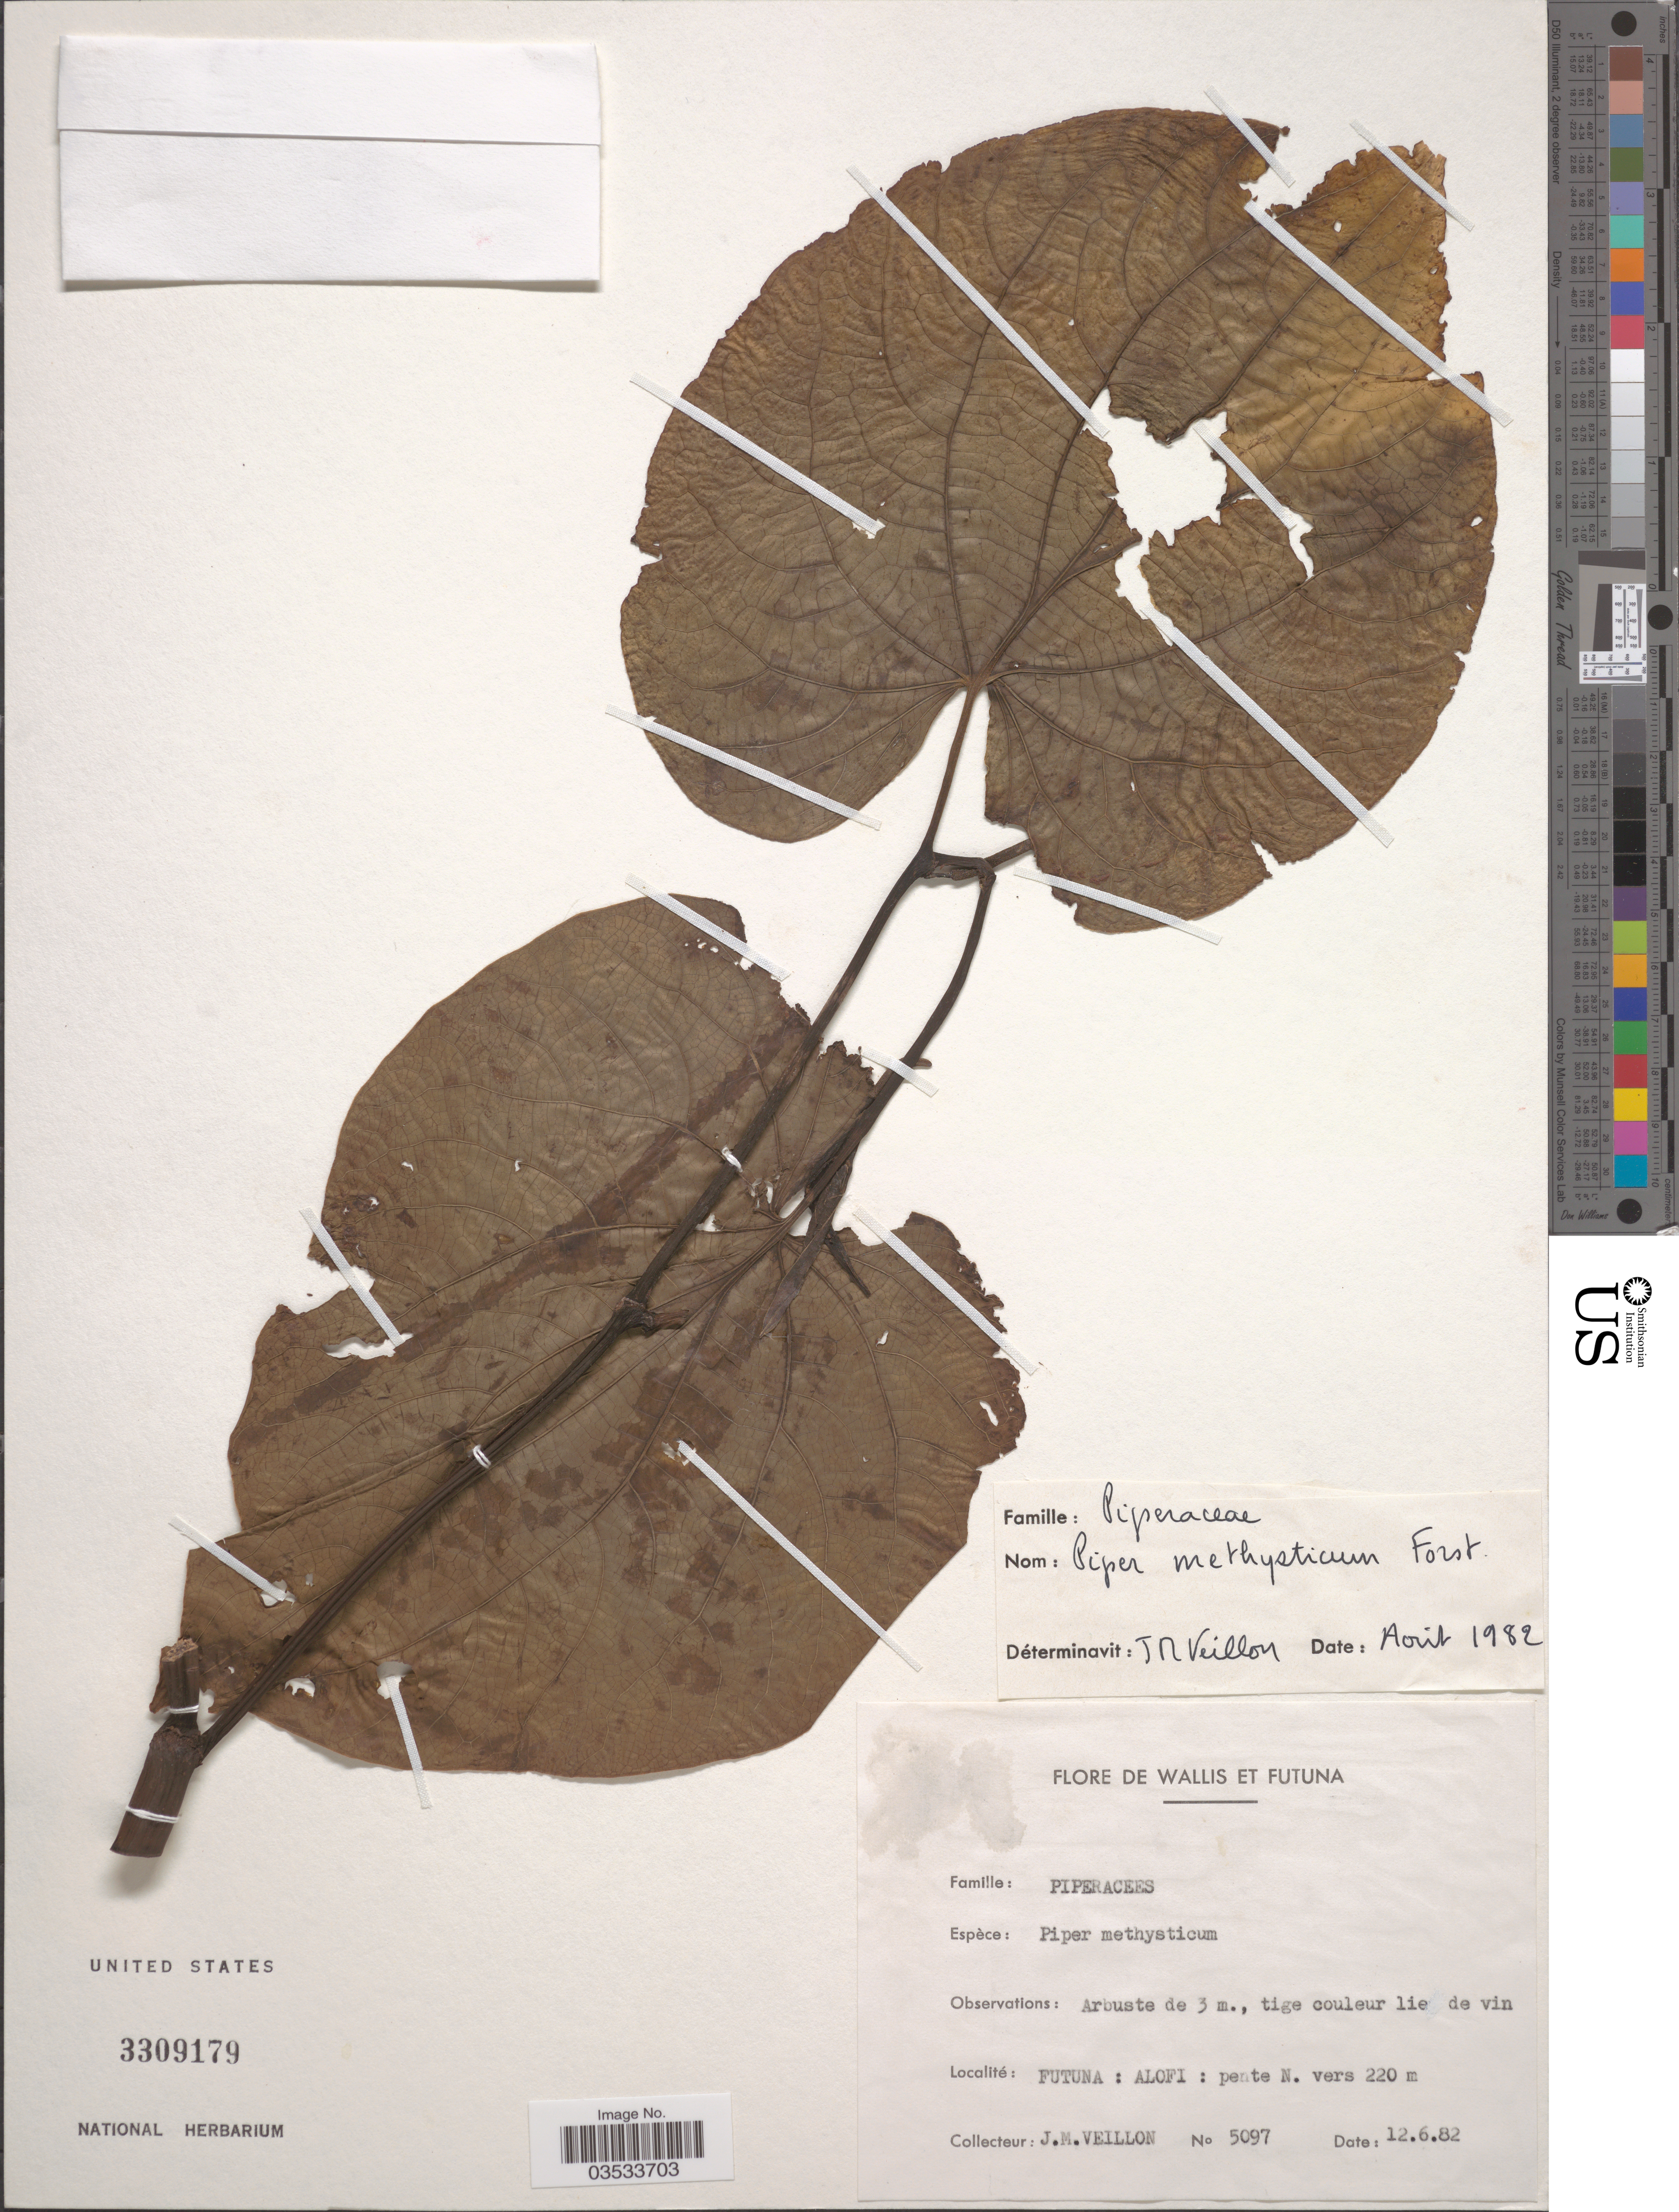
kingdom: Plantae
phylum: Tracheophyta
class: Magnoliopsida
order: Piperales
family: Piperaceae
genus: Piper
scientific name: Piper methysticum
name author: J.R. Forst. & G. Forst.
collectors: J. Veillon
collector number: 5097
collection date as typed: Transcribed d/m/y: 12/6/82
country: Wallis and Futuna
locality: Futuna: Alofi: pente N. vers.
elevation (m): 220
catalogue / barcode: US 3309179